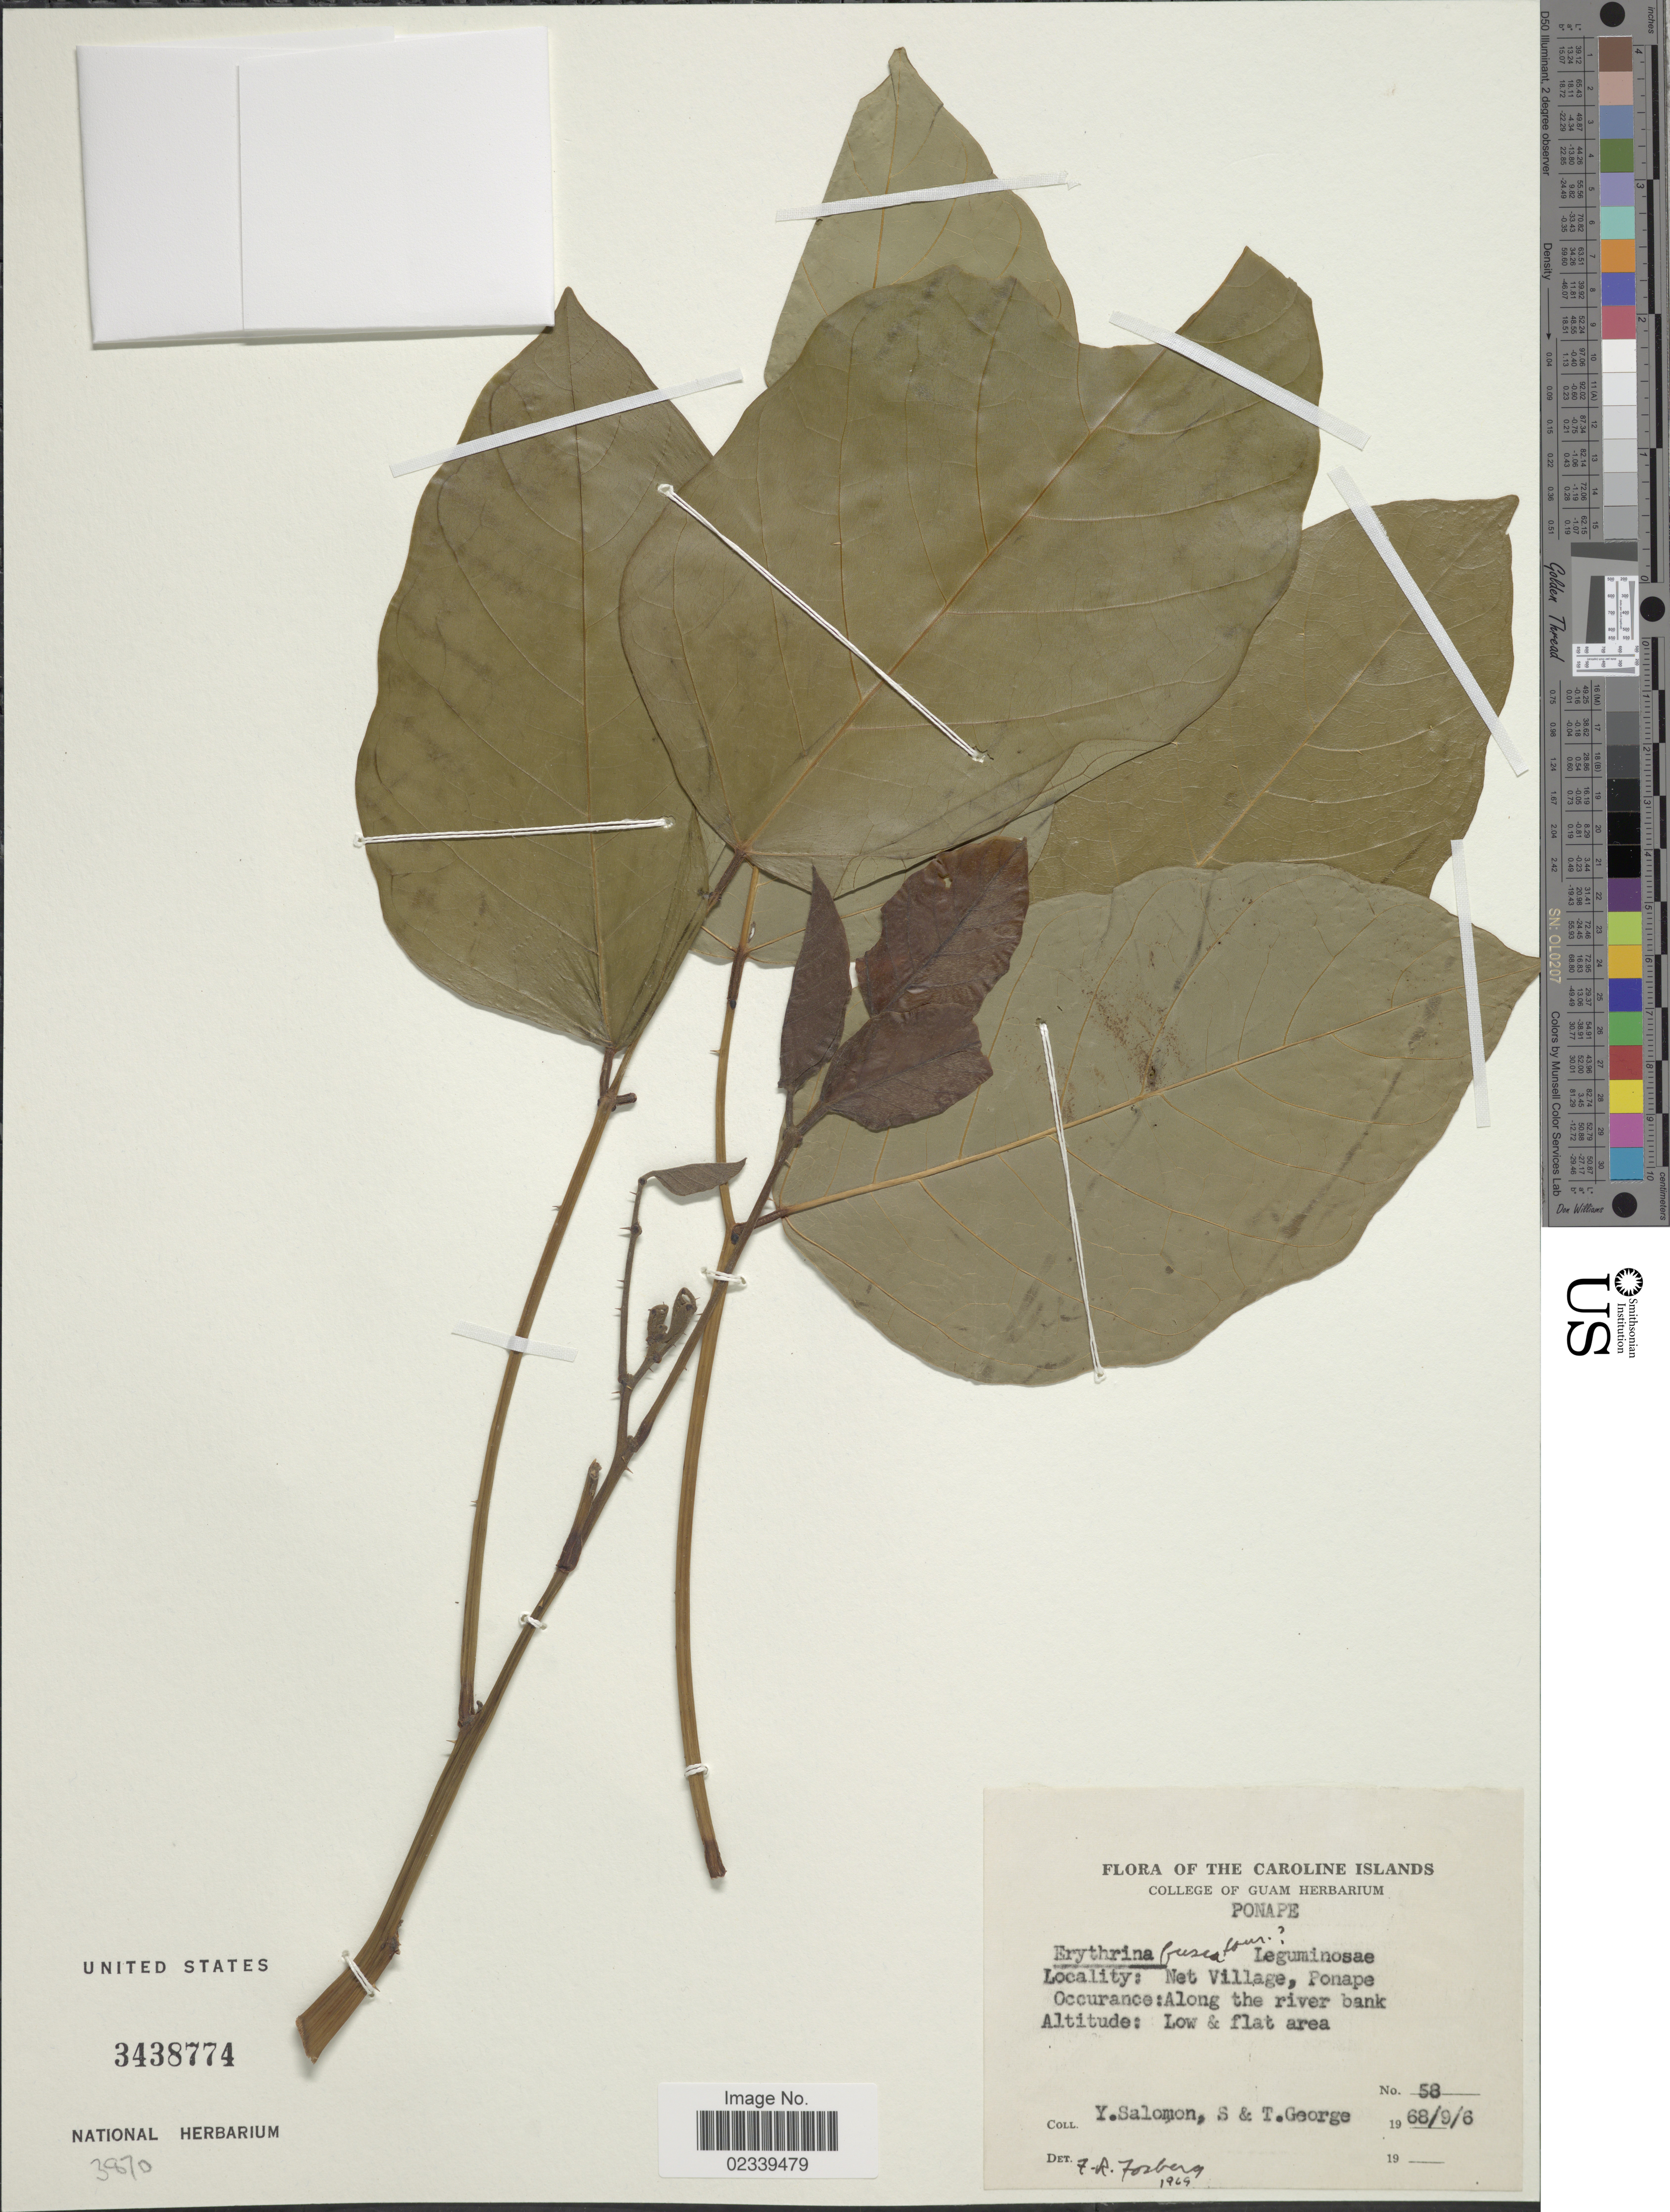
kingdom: Plantae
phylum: Tracheophyta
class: Magnoliopsida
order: Fabales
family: Fabaceae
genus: Erythrina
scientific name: Erythrina fusca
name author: Lour.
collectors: Y. Salomon, S. George & T. George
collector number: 58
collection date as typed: Transcribed d/m/y: 6/9/68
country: Micronesia, Federated States of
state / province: Pohnpei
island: Pohnpei [Ponape]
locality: Ponape, Net Village, Ponape Occurance, along the river bank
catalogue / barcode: US 3438774